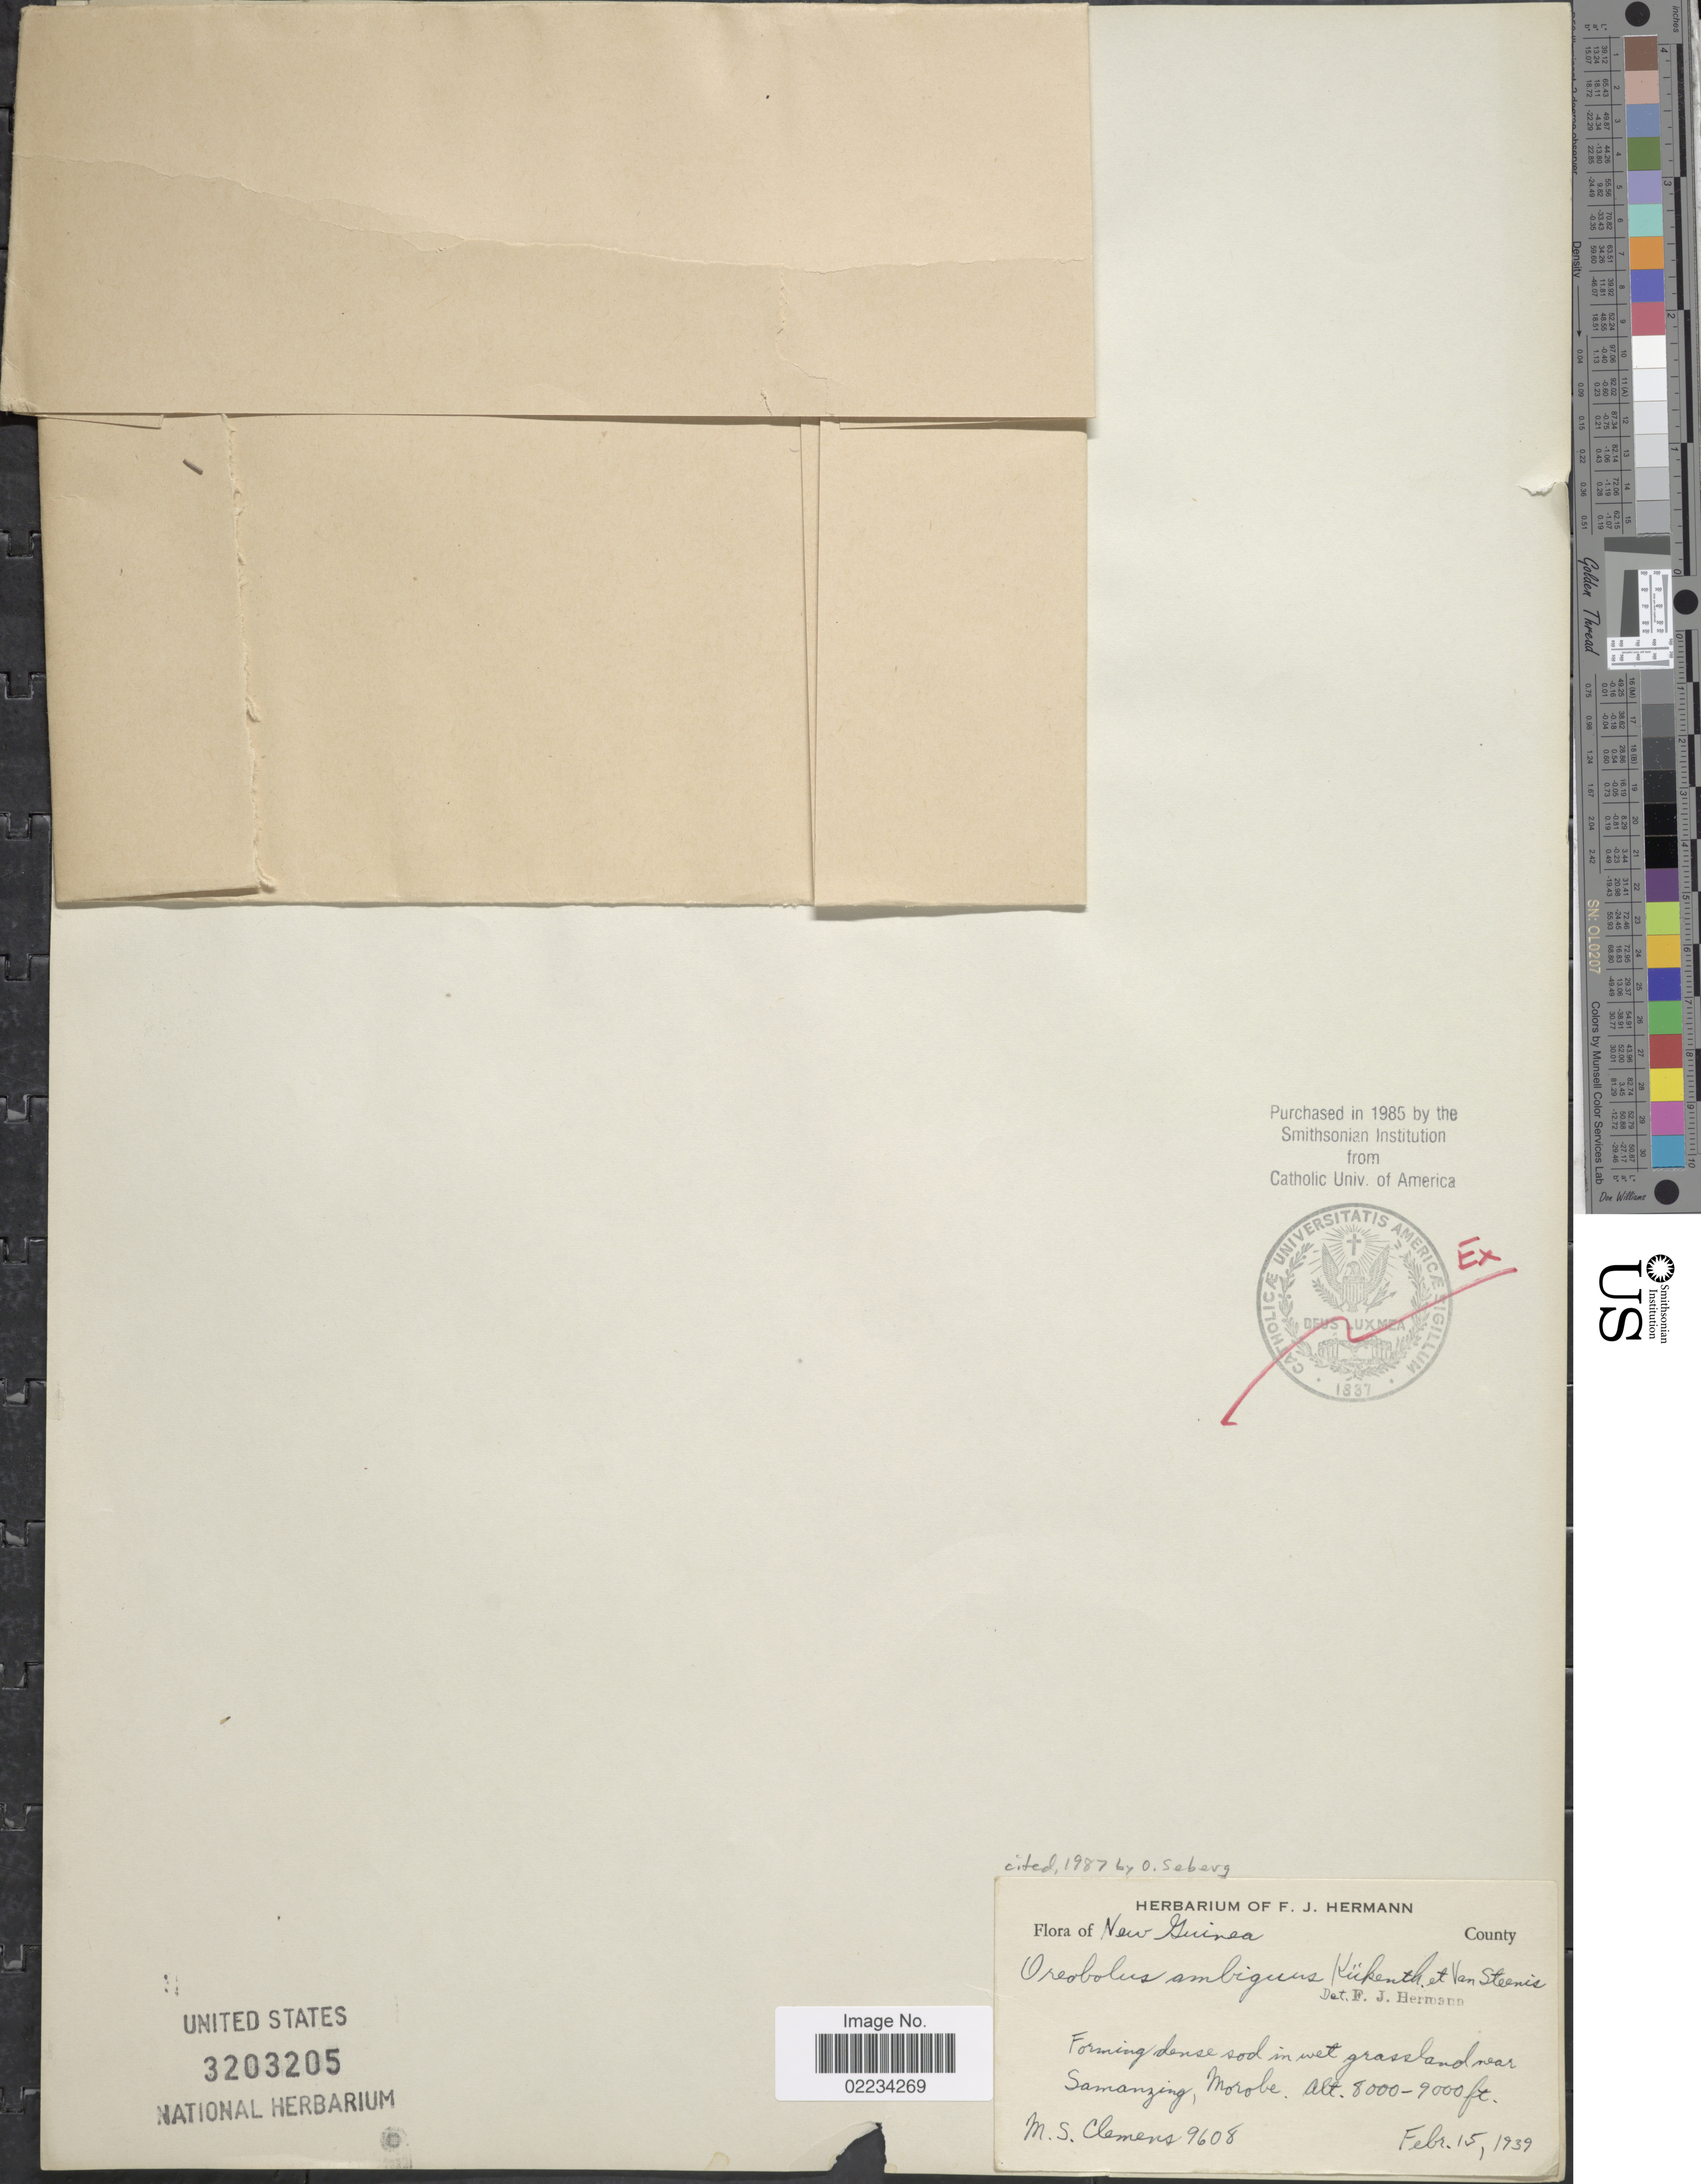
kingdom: Plantae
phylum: Tracheophyta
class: Liliopsida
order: Poales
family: Cyperaceae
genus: Oreobolus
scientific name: Oreobolus ambiguus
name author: Kük. & Steenis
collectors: M. S. Clemens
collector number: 9608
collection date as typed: Transcribed d/m/y: 15/2/39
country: Papua New Guinea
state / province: Morobe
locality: New Guinea County, Forming dense sod in wet grassland near Samazing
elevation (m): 2438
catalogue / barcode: US 3203205